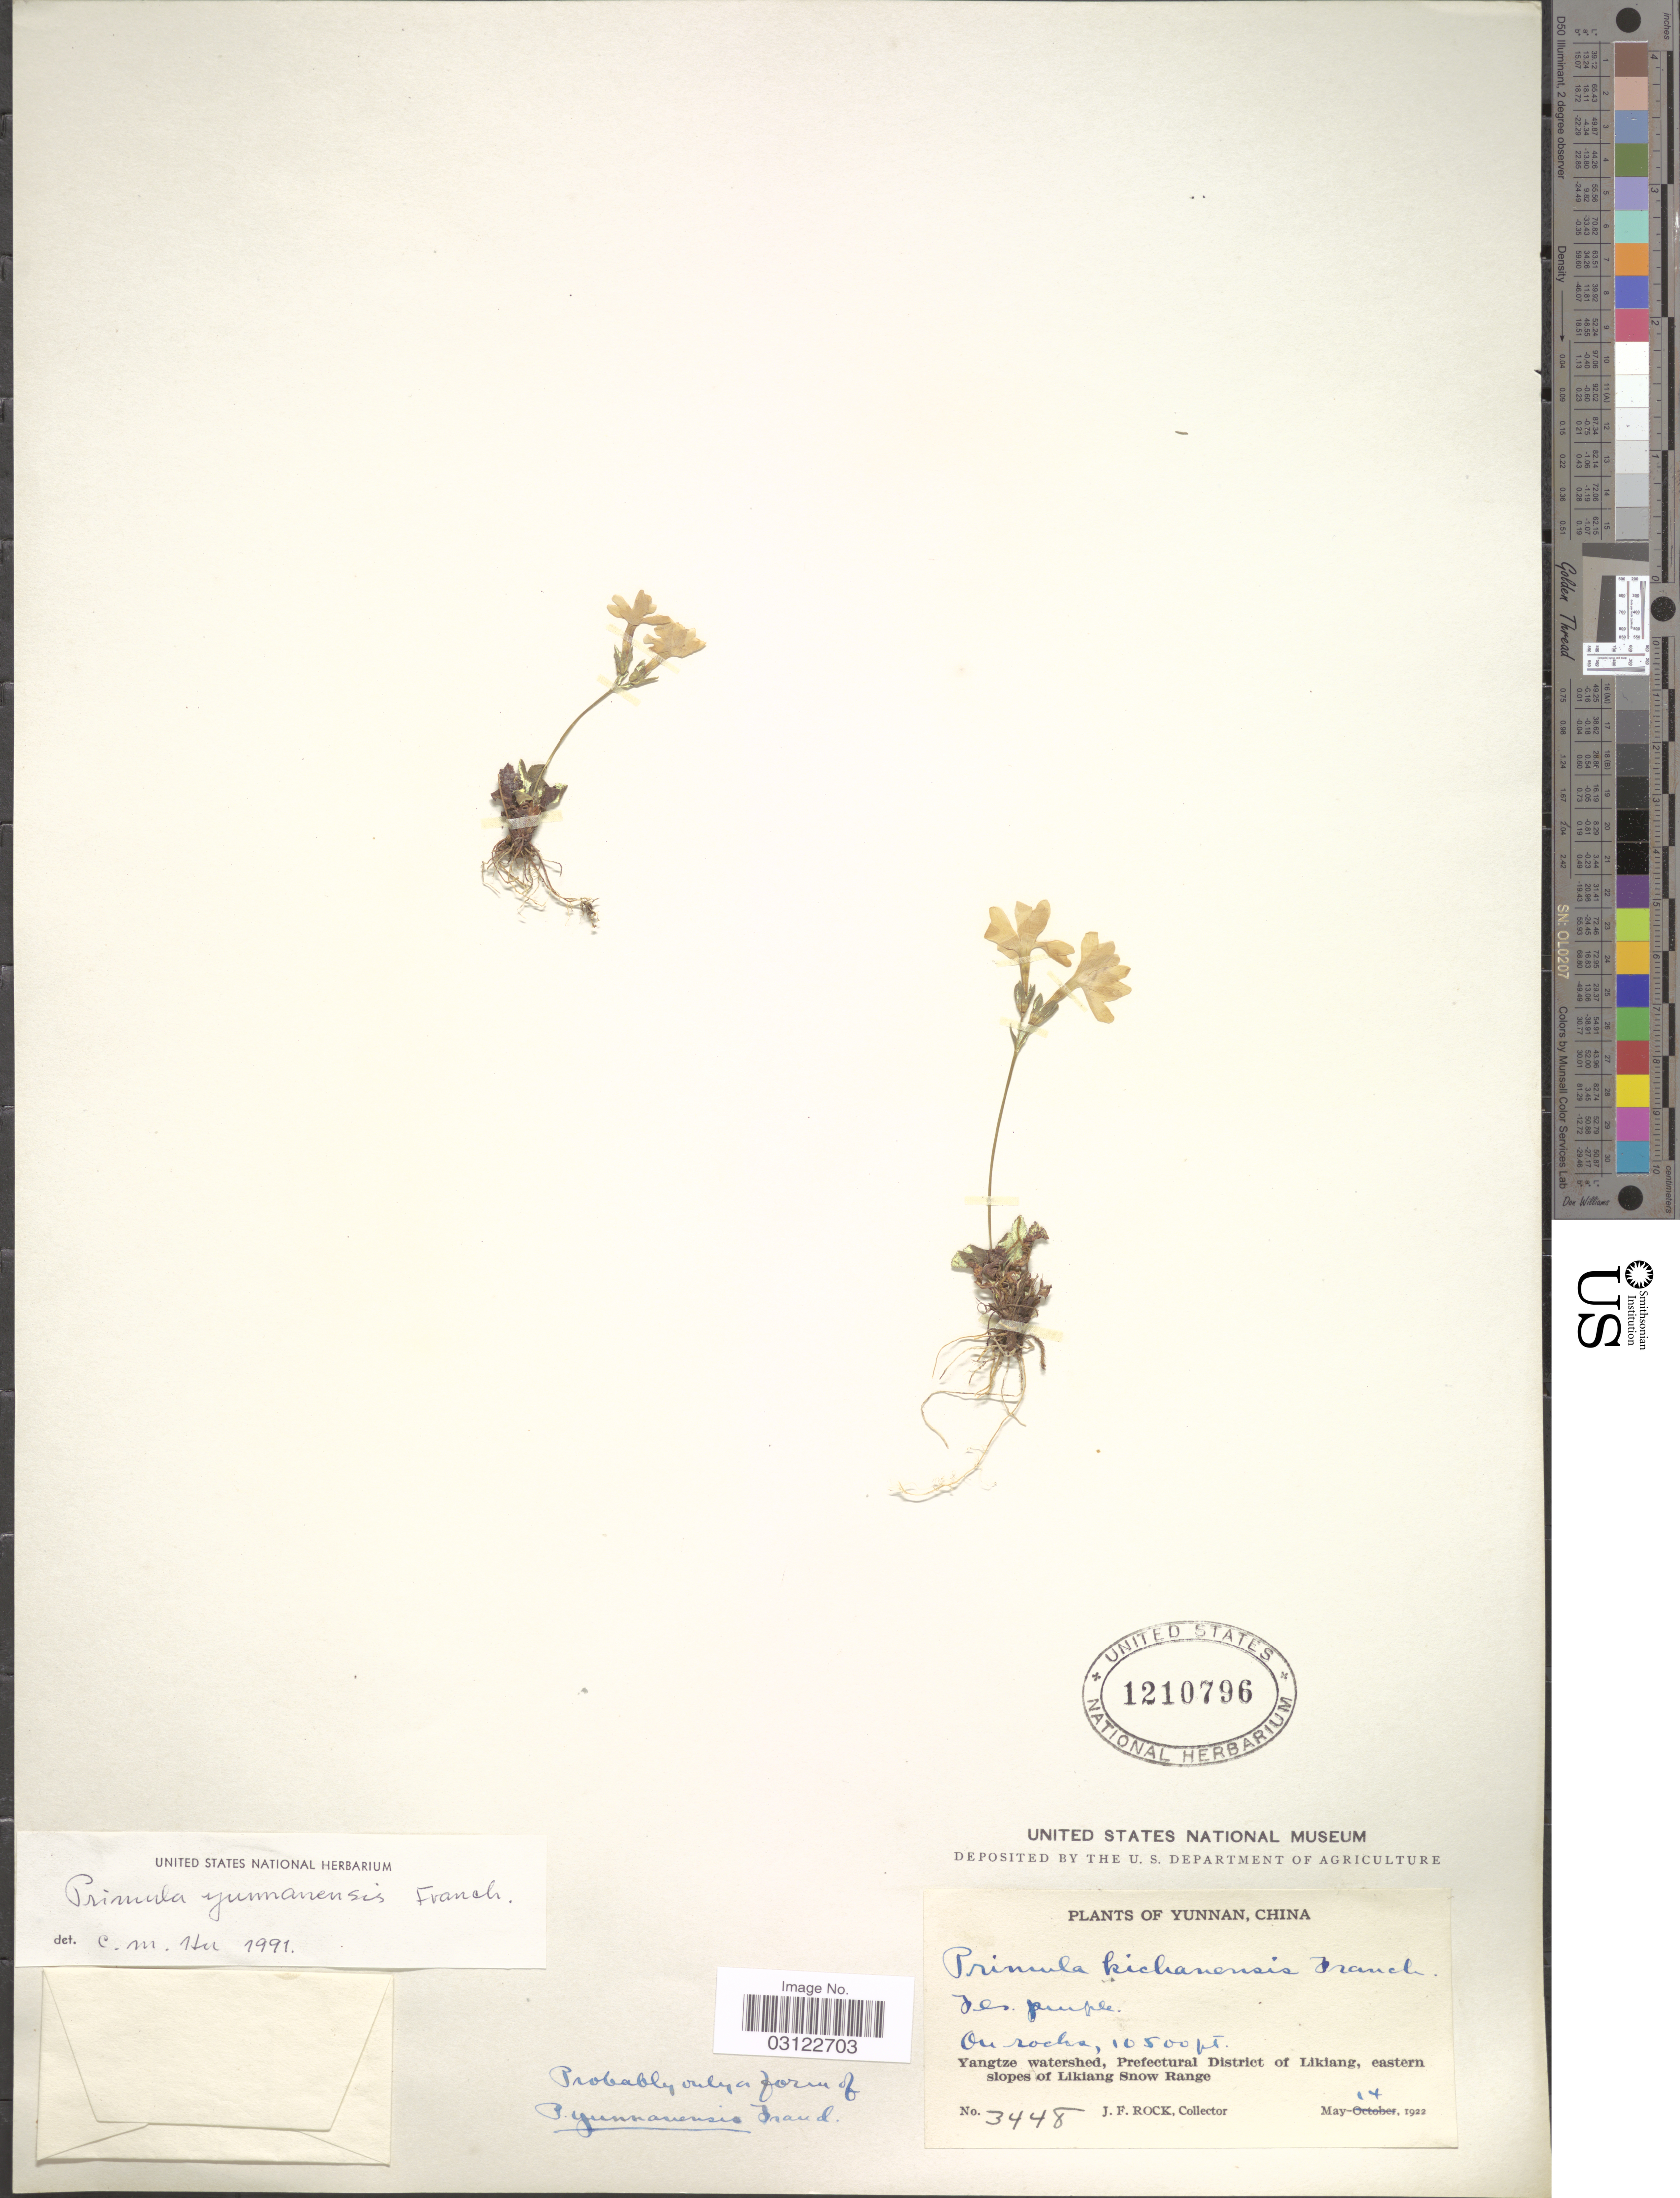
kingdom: Plantae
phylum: Tracheophyta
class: Magnoliopsida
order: Ericales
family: Primulaceae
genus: Primula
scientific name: Primula yunnanensis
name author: Franch.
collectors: J. Rock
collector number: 3448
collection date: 1922-05-14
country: China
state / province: Yunnan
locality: Yangtze watershed, Prefectural District of Likiang, eastern slopes of Likiang Snow Range.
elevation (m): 3200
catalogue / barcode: US 1210796